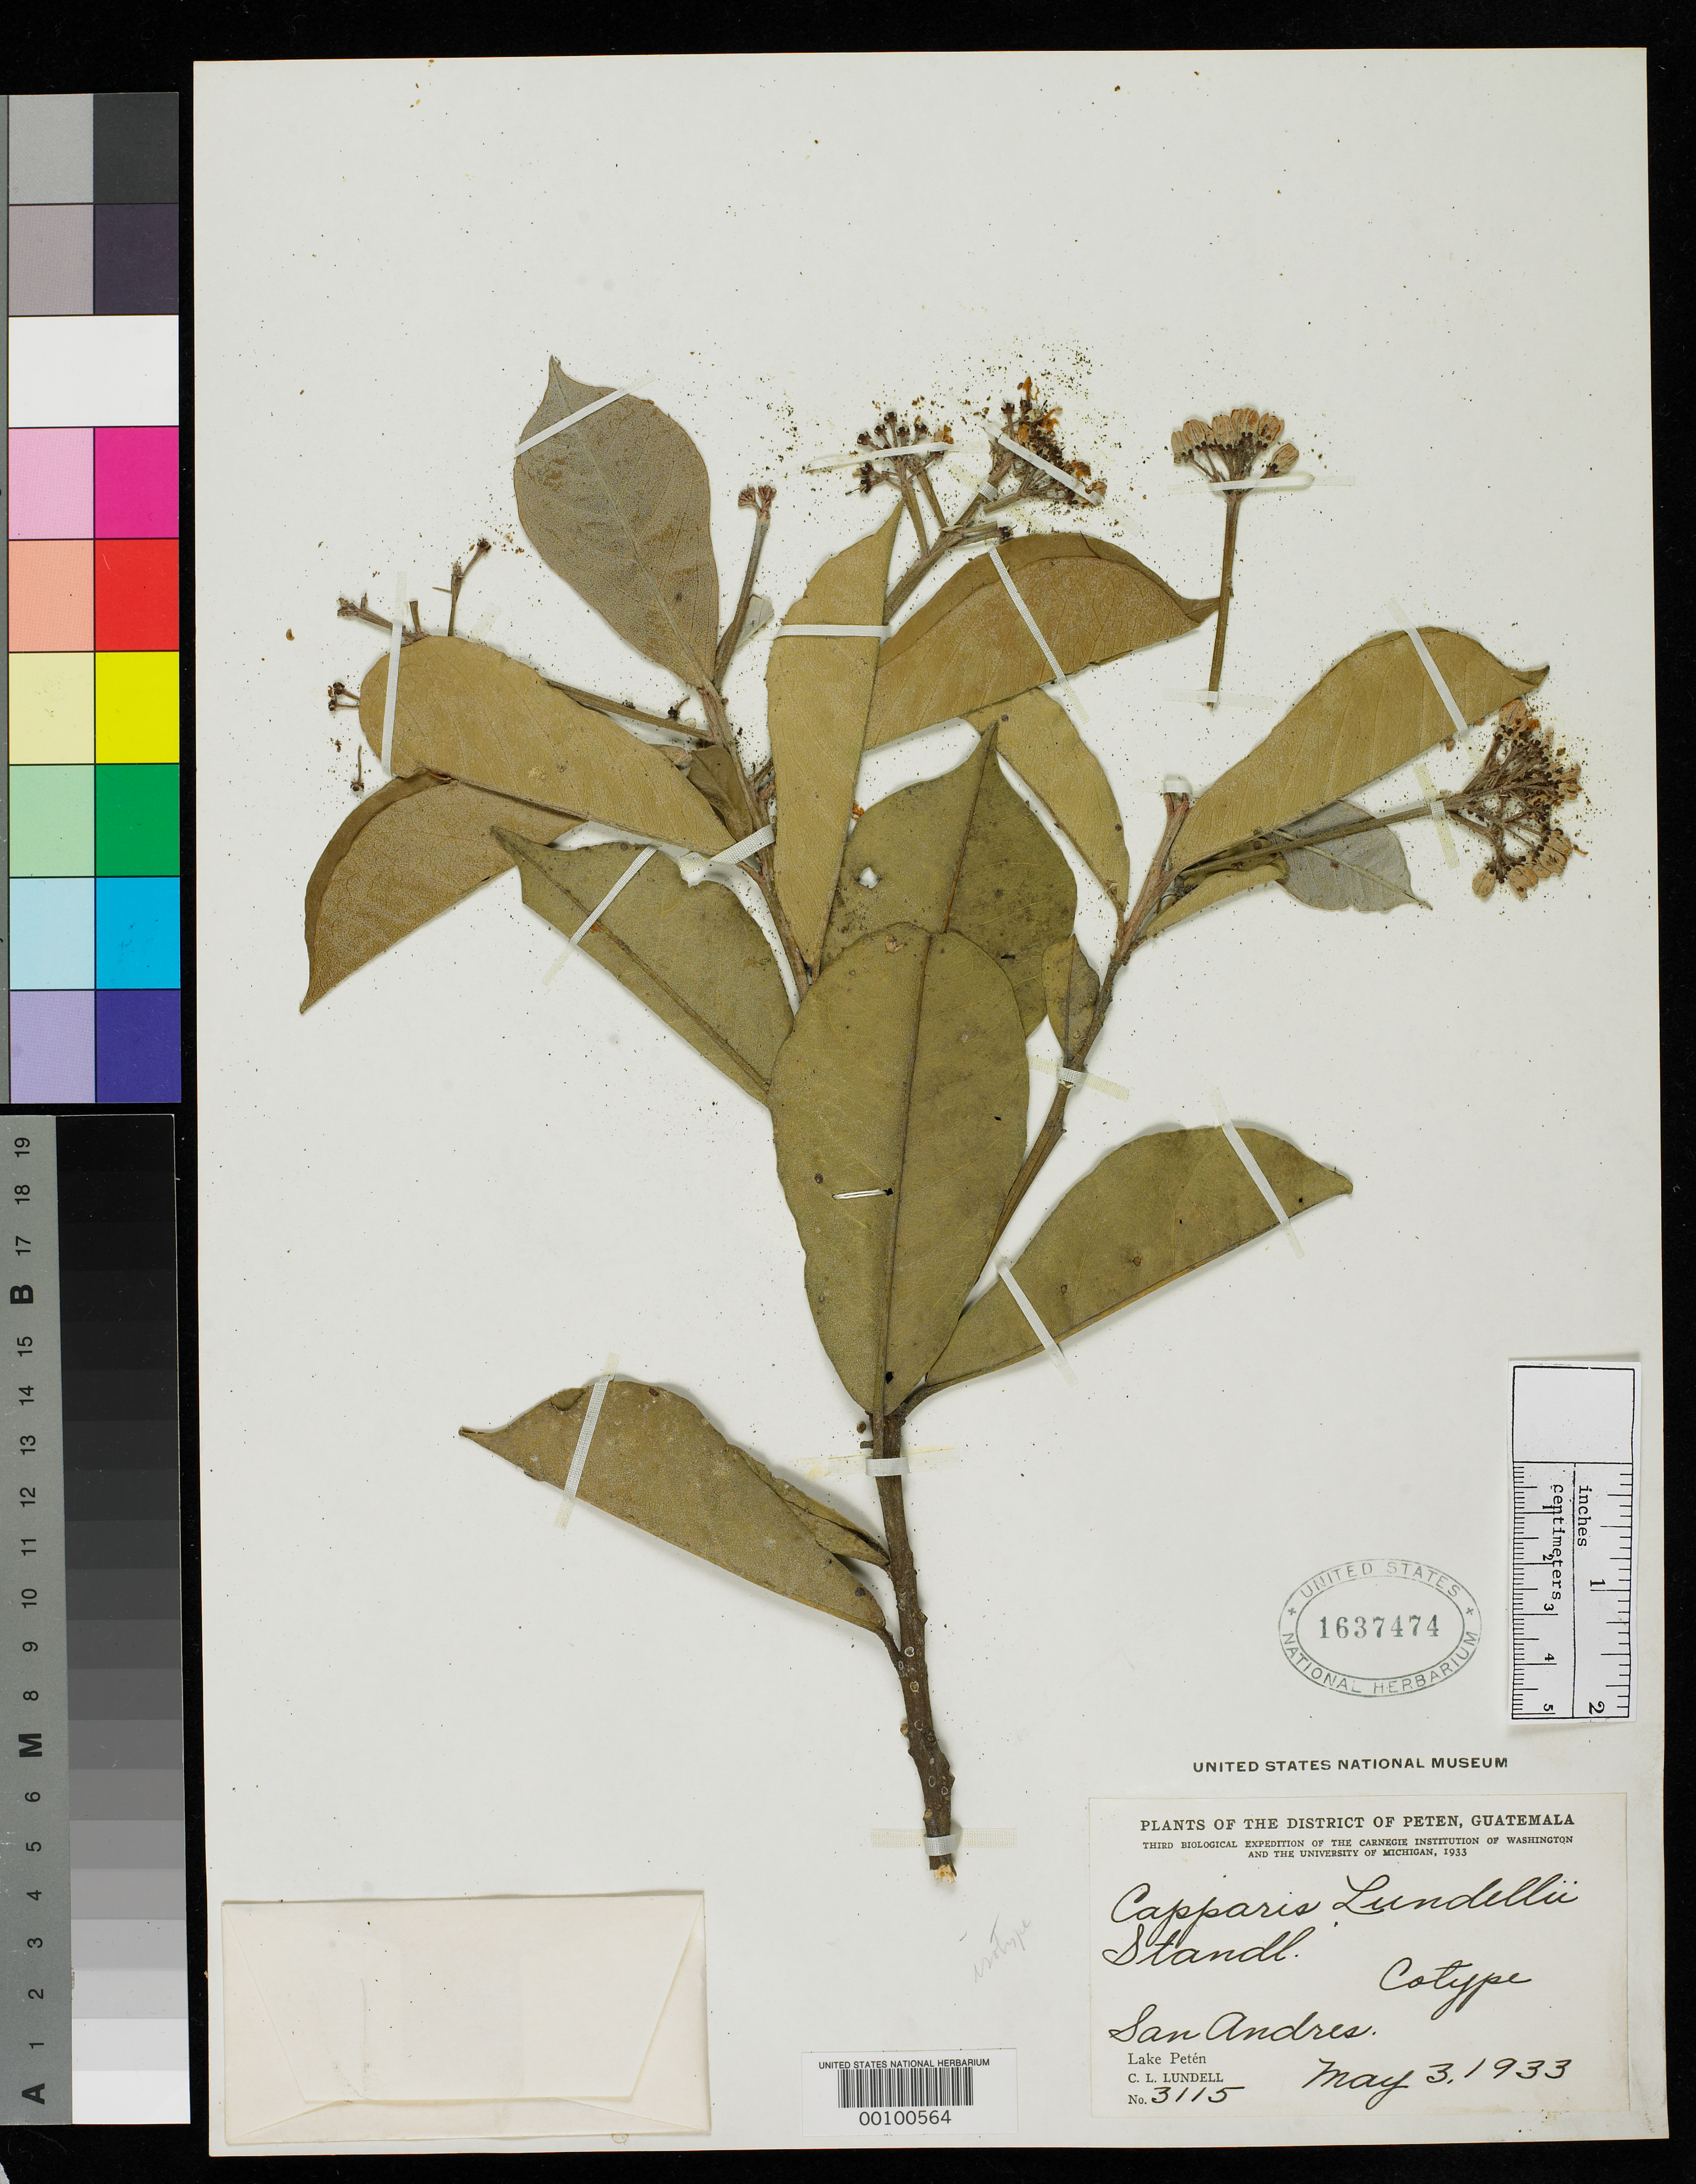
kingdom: Plantae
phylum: Tracheophyta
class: Magnoliopsida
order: Brassicales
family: Capparaceae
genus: Capparis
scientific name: Capparis lundellii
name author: Standl.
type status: Isotype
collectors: C. L. Lundell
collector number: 3115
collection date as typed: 03 May 1933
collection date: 1933-05-03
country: Guatemala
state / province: El Petén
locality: San Andres.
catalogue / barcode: US 1637474